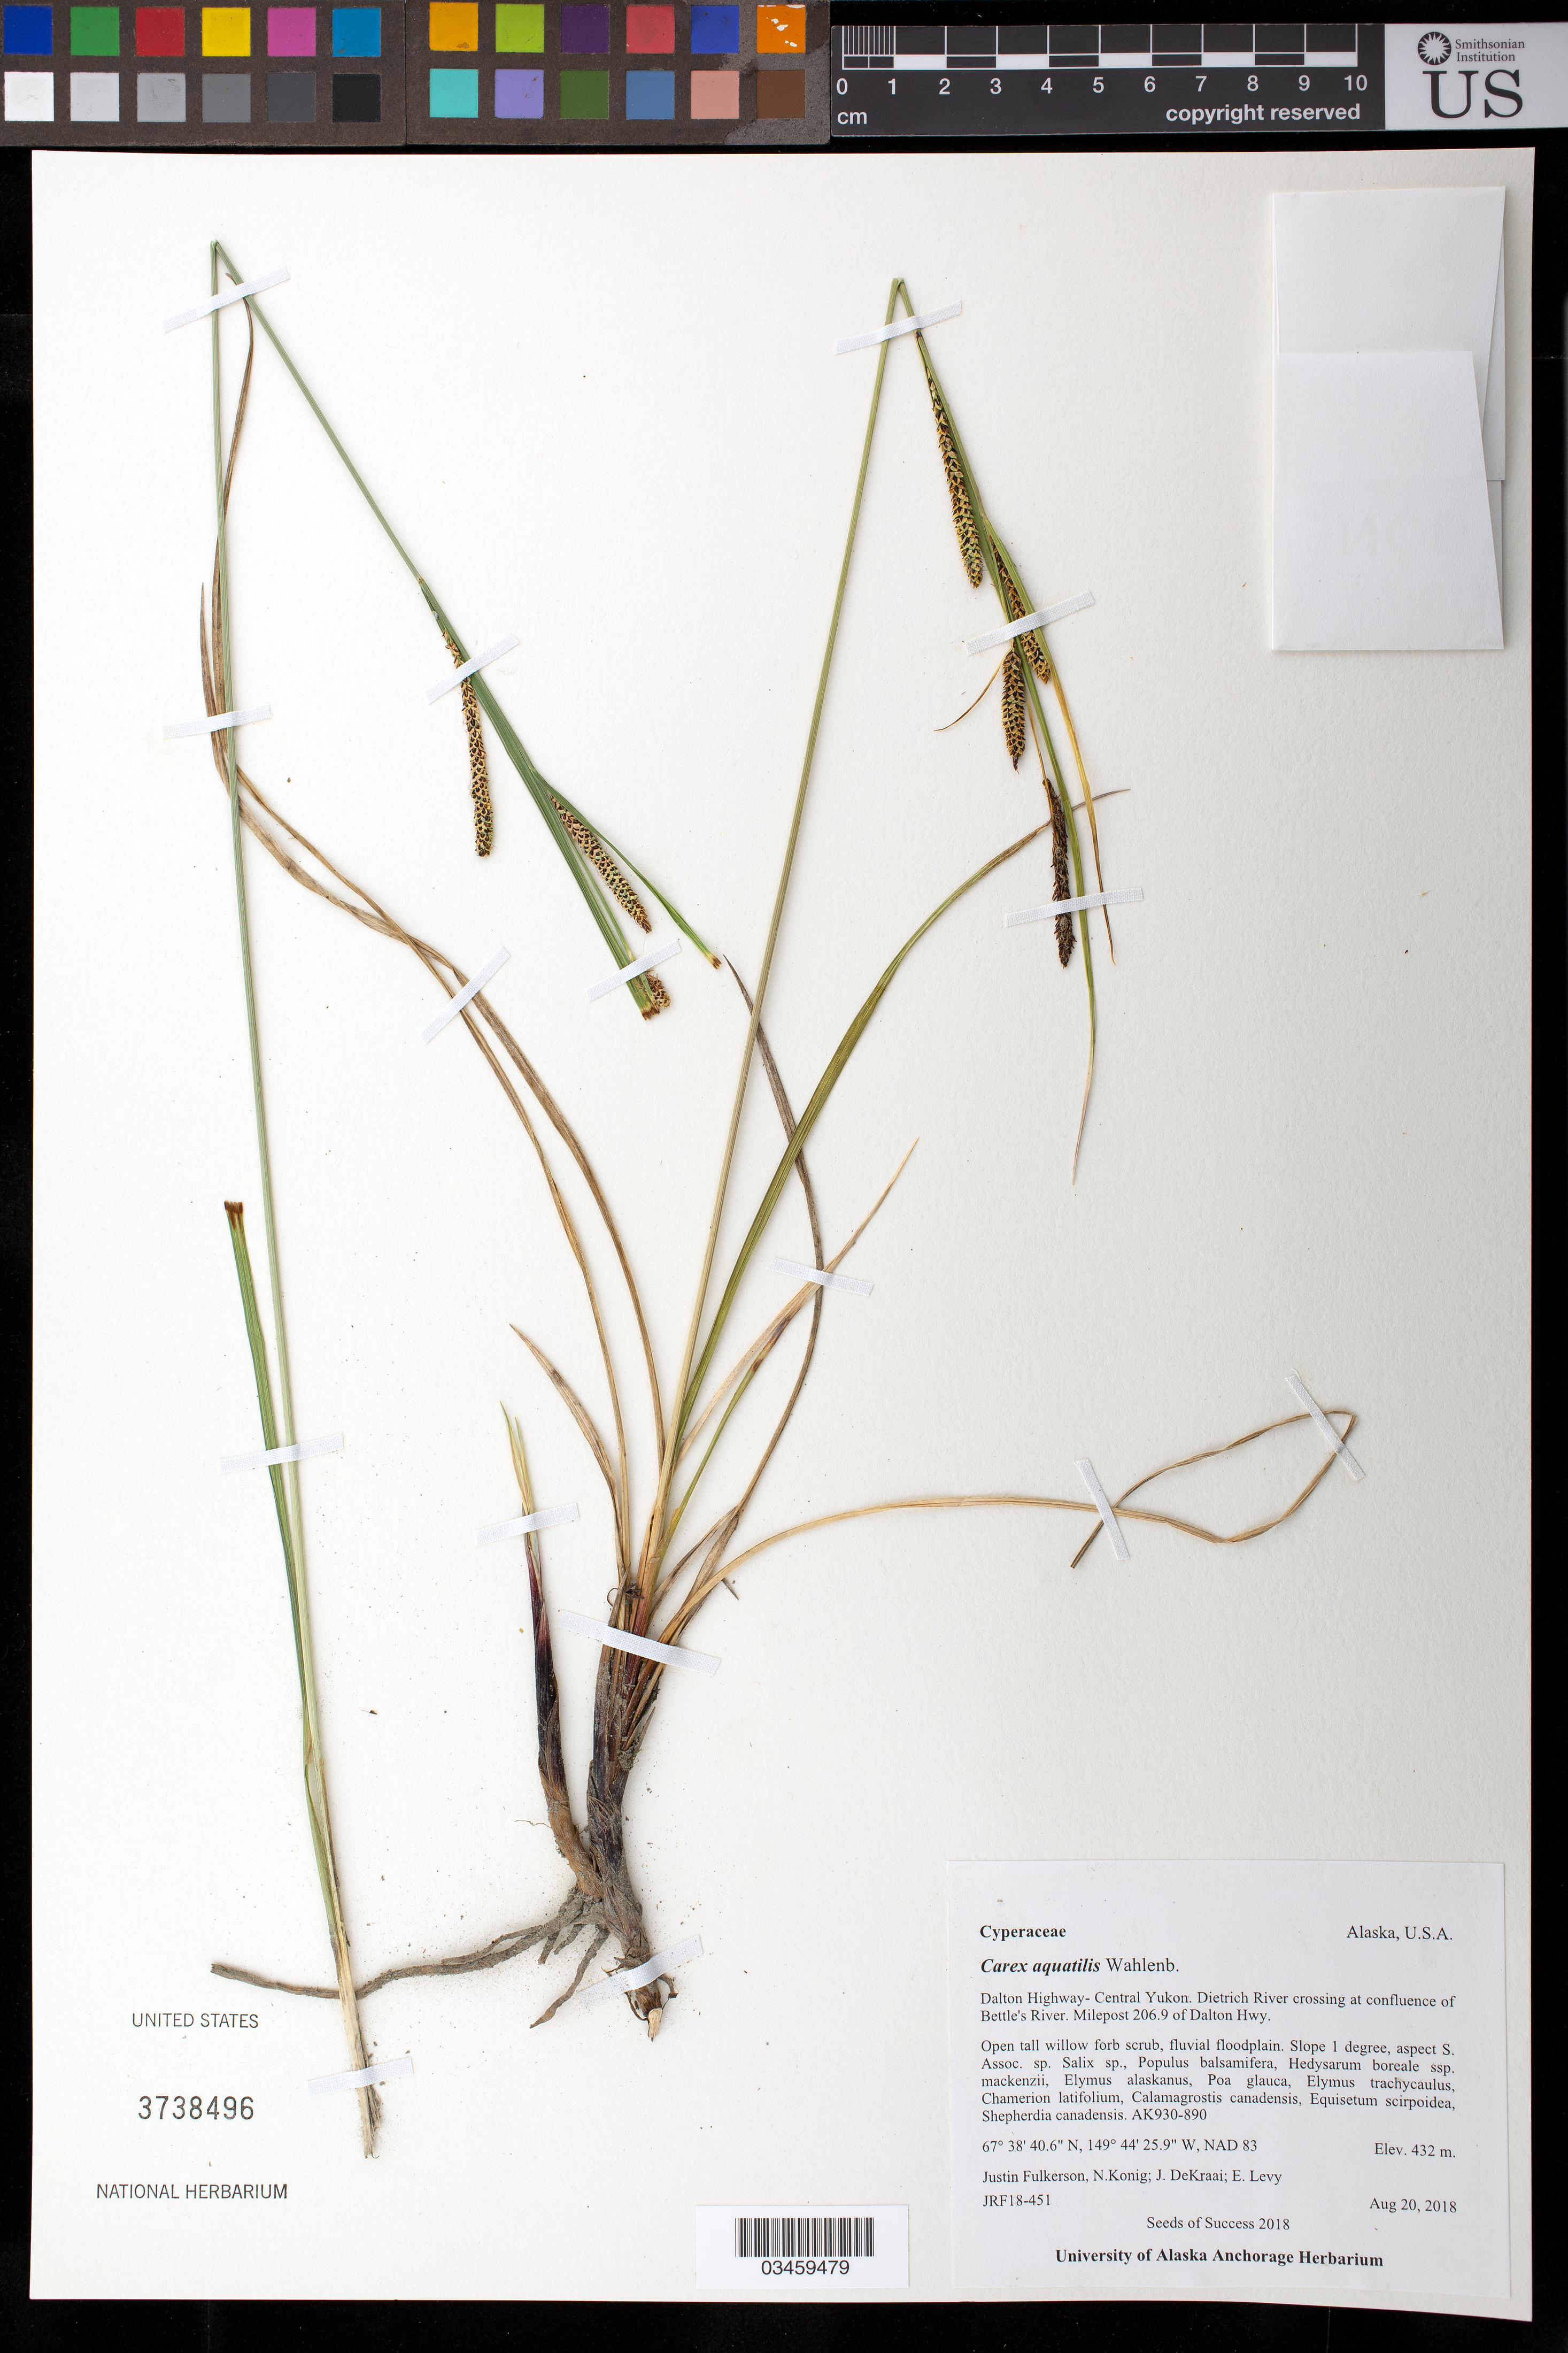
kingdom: Plantae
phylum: Tracheophyta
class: Liliopsida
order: Poales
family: Cyperaceae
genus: Carex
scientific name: Carex aquatilis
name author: Wahlenb.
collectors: J. Fulkerson, N. Konig, E. Levy & J. Dekraai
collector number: JRF18-451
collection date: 2018-08-20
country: United States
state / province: Alaska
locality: Dalton Hwy-Central Yukon, Dietrich River crossing at confluence of Bettle's River, milepost 206.9 of Dalton Hwy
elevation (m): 432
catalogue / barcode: US 3738496